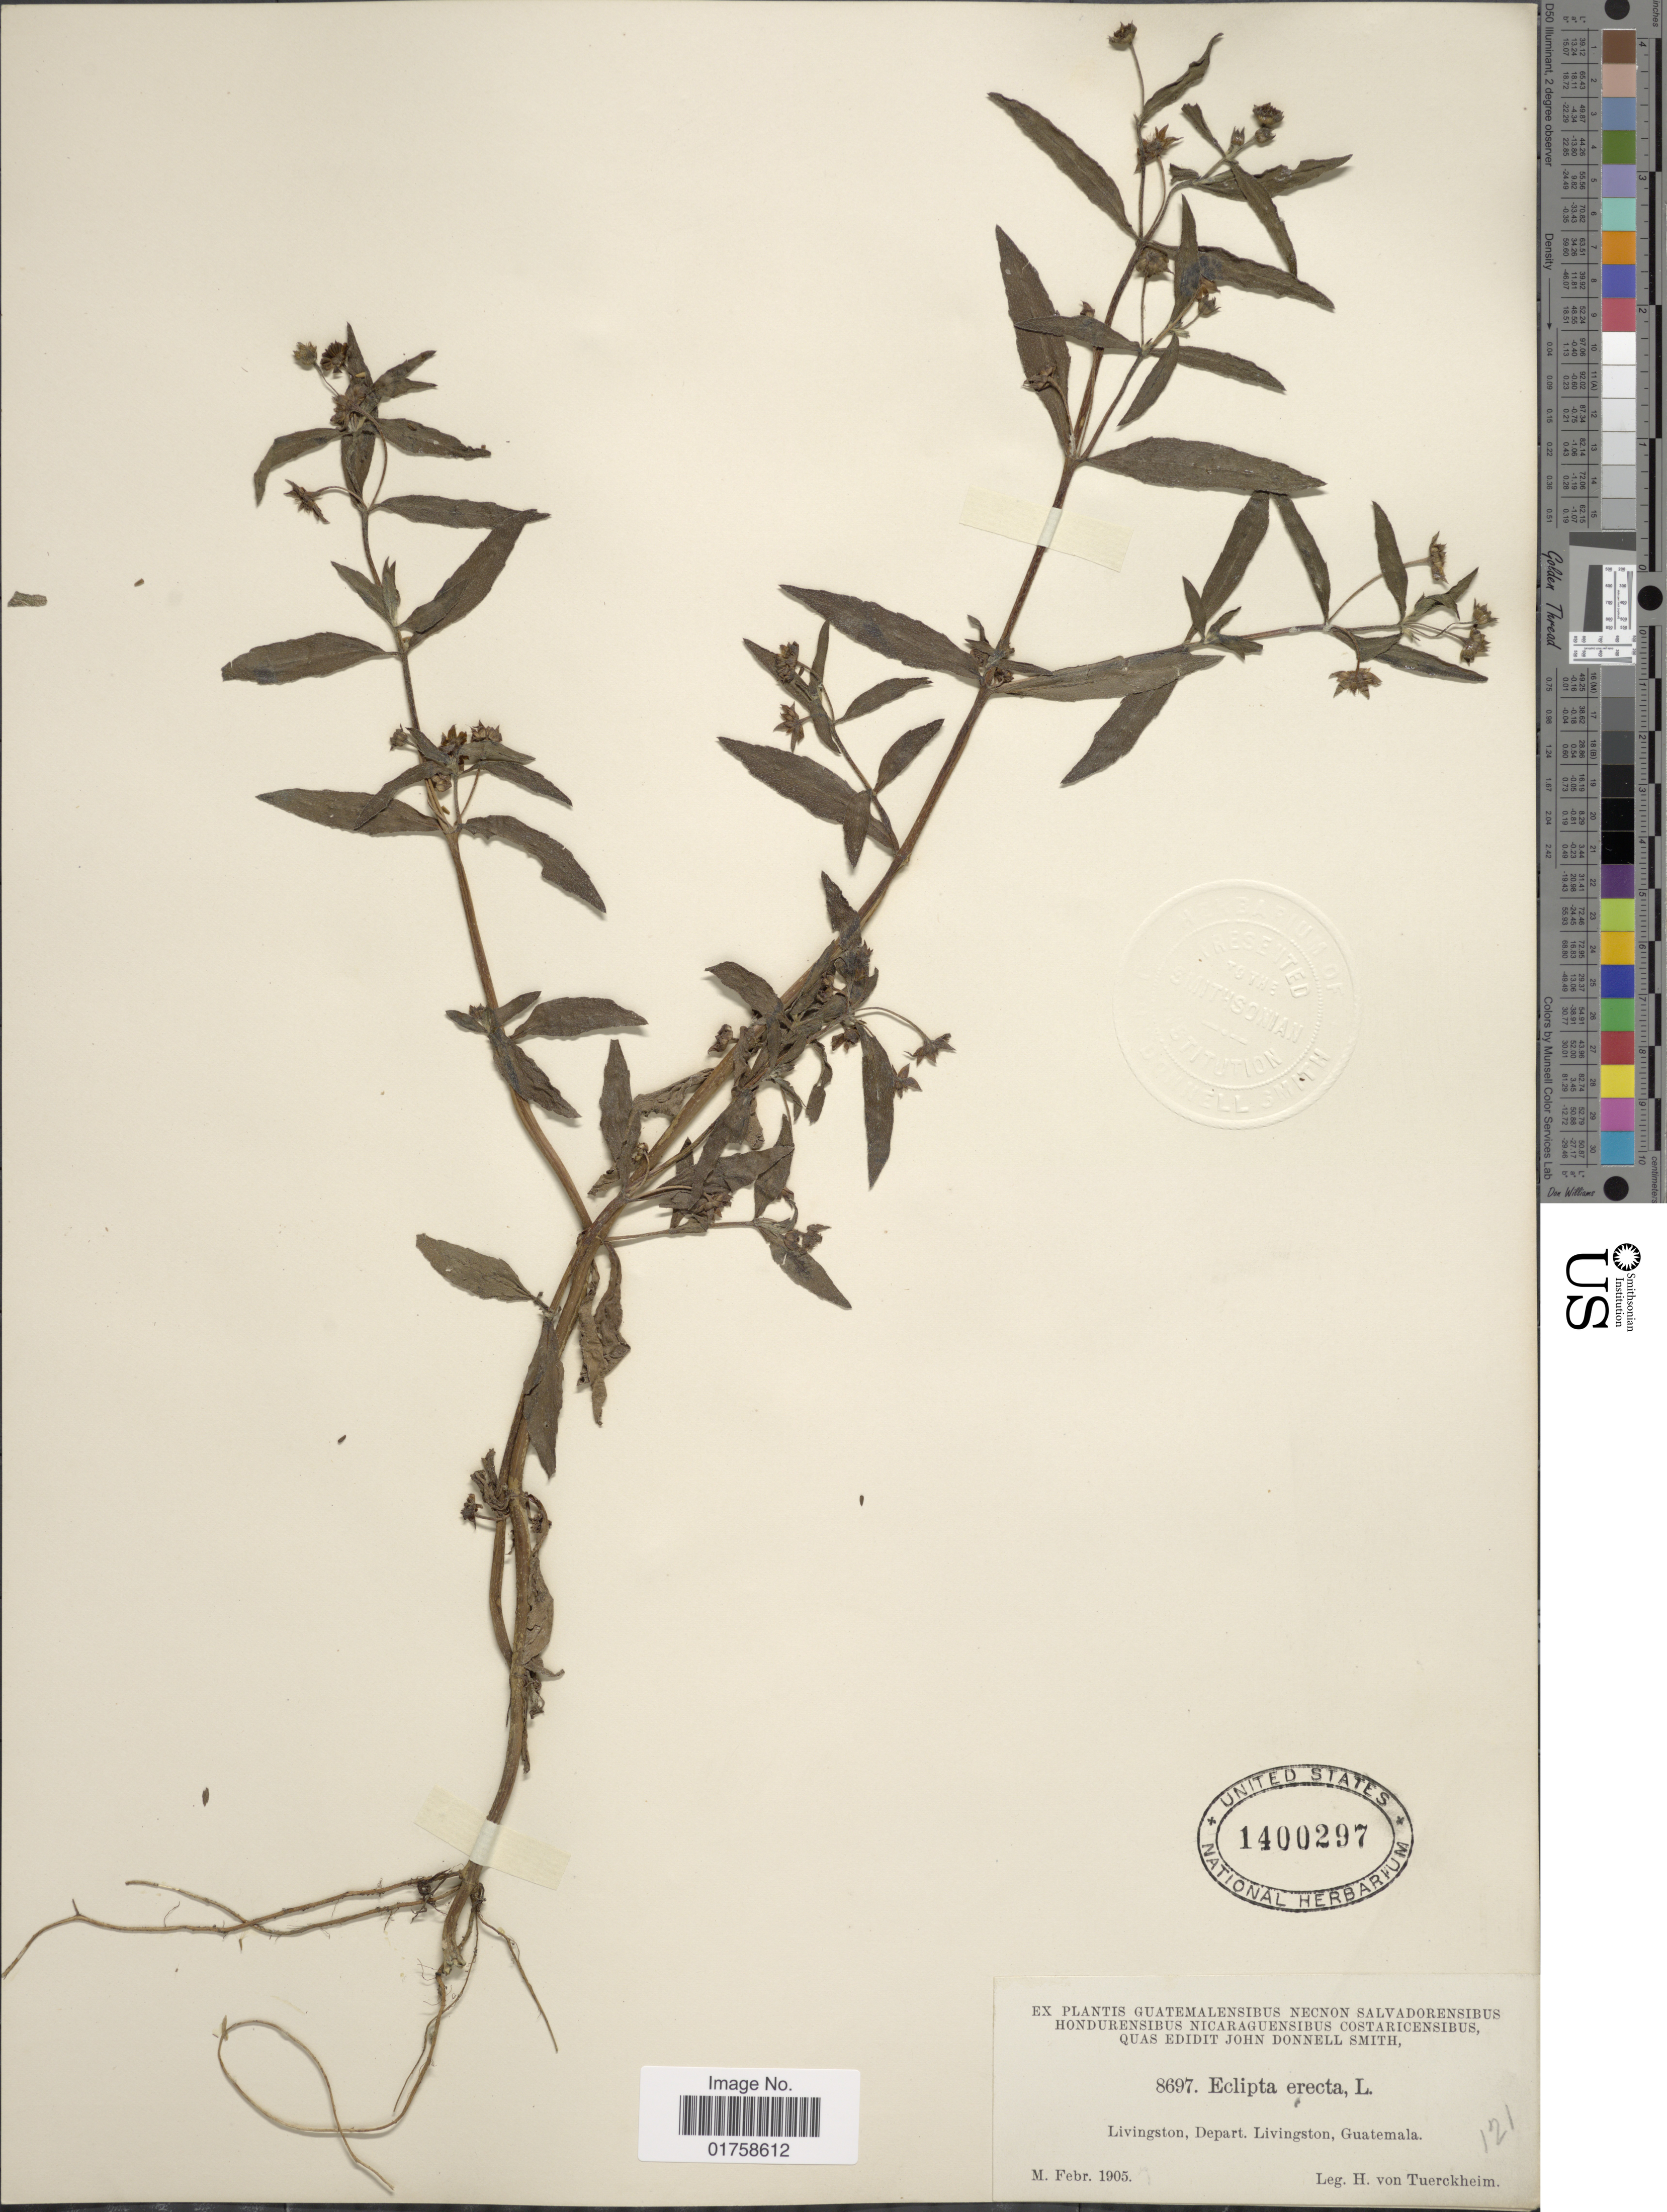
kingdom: Plantae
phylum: Tracheophyta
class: Magnoliopsida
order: Asterales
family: Asteraceae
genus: Eclipta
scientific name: Eclipta erecta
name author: L.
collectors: H. von Tuerckheim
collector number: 8697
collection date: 1905-02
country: Guatemala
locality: Livingston, Depart. Livingston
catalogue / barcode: US 1400297